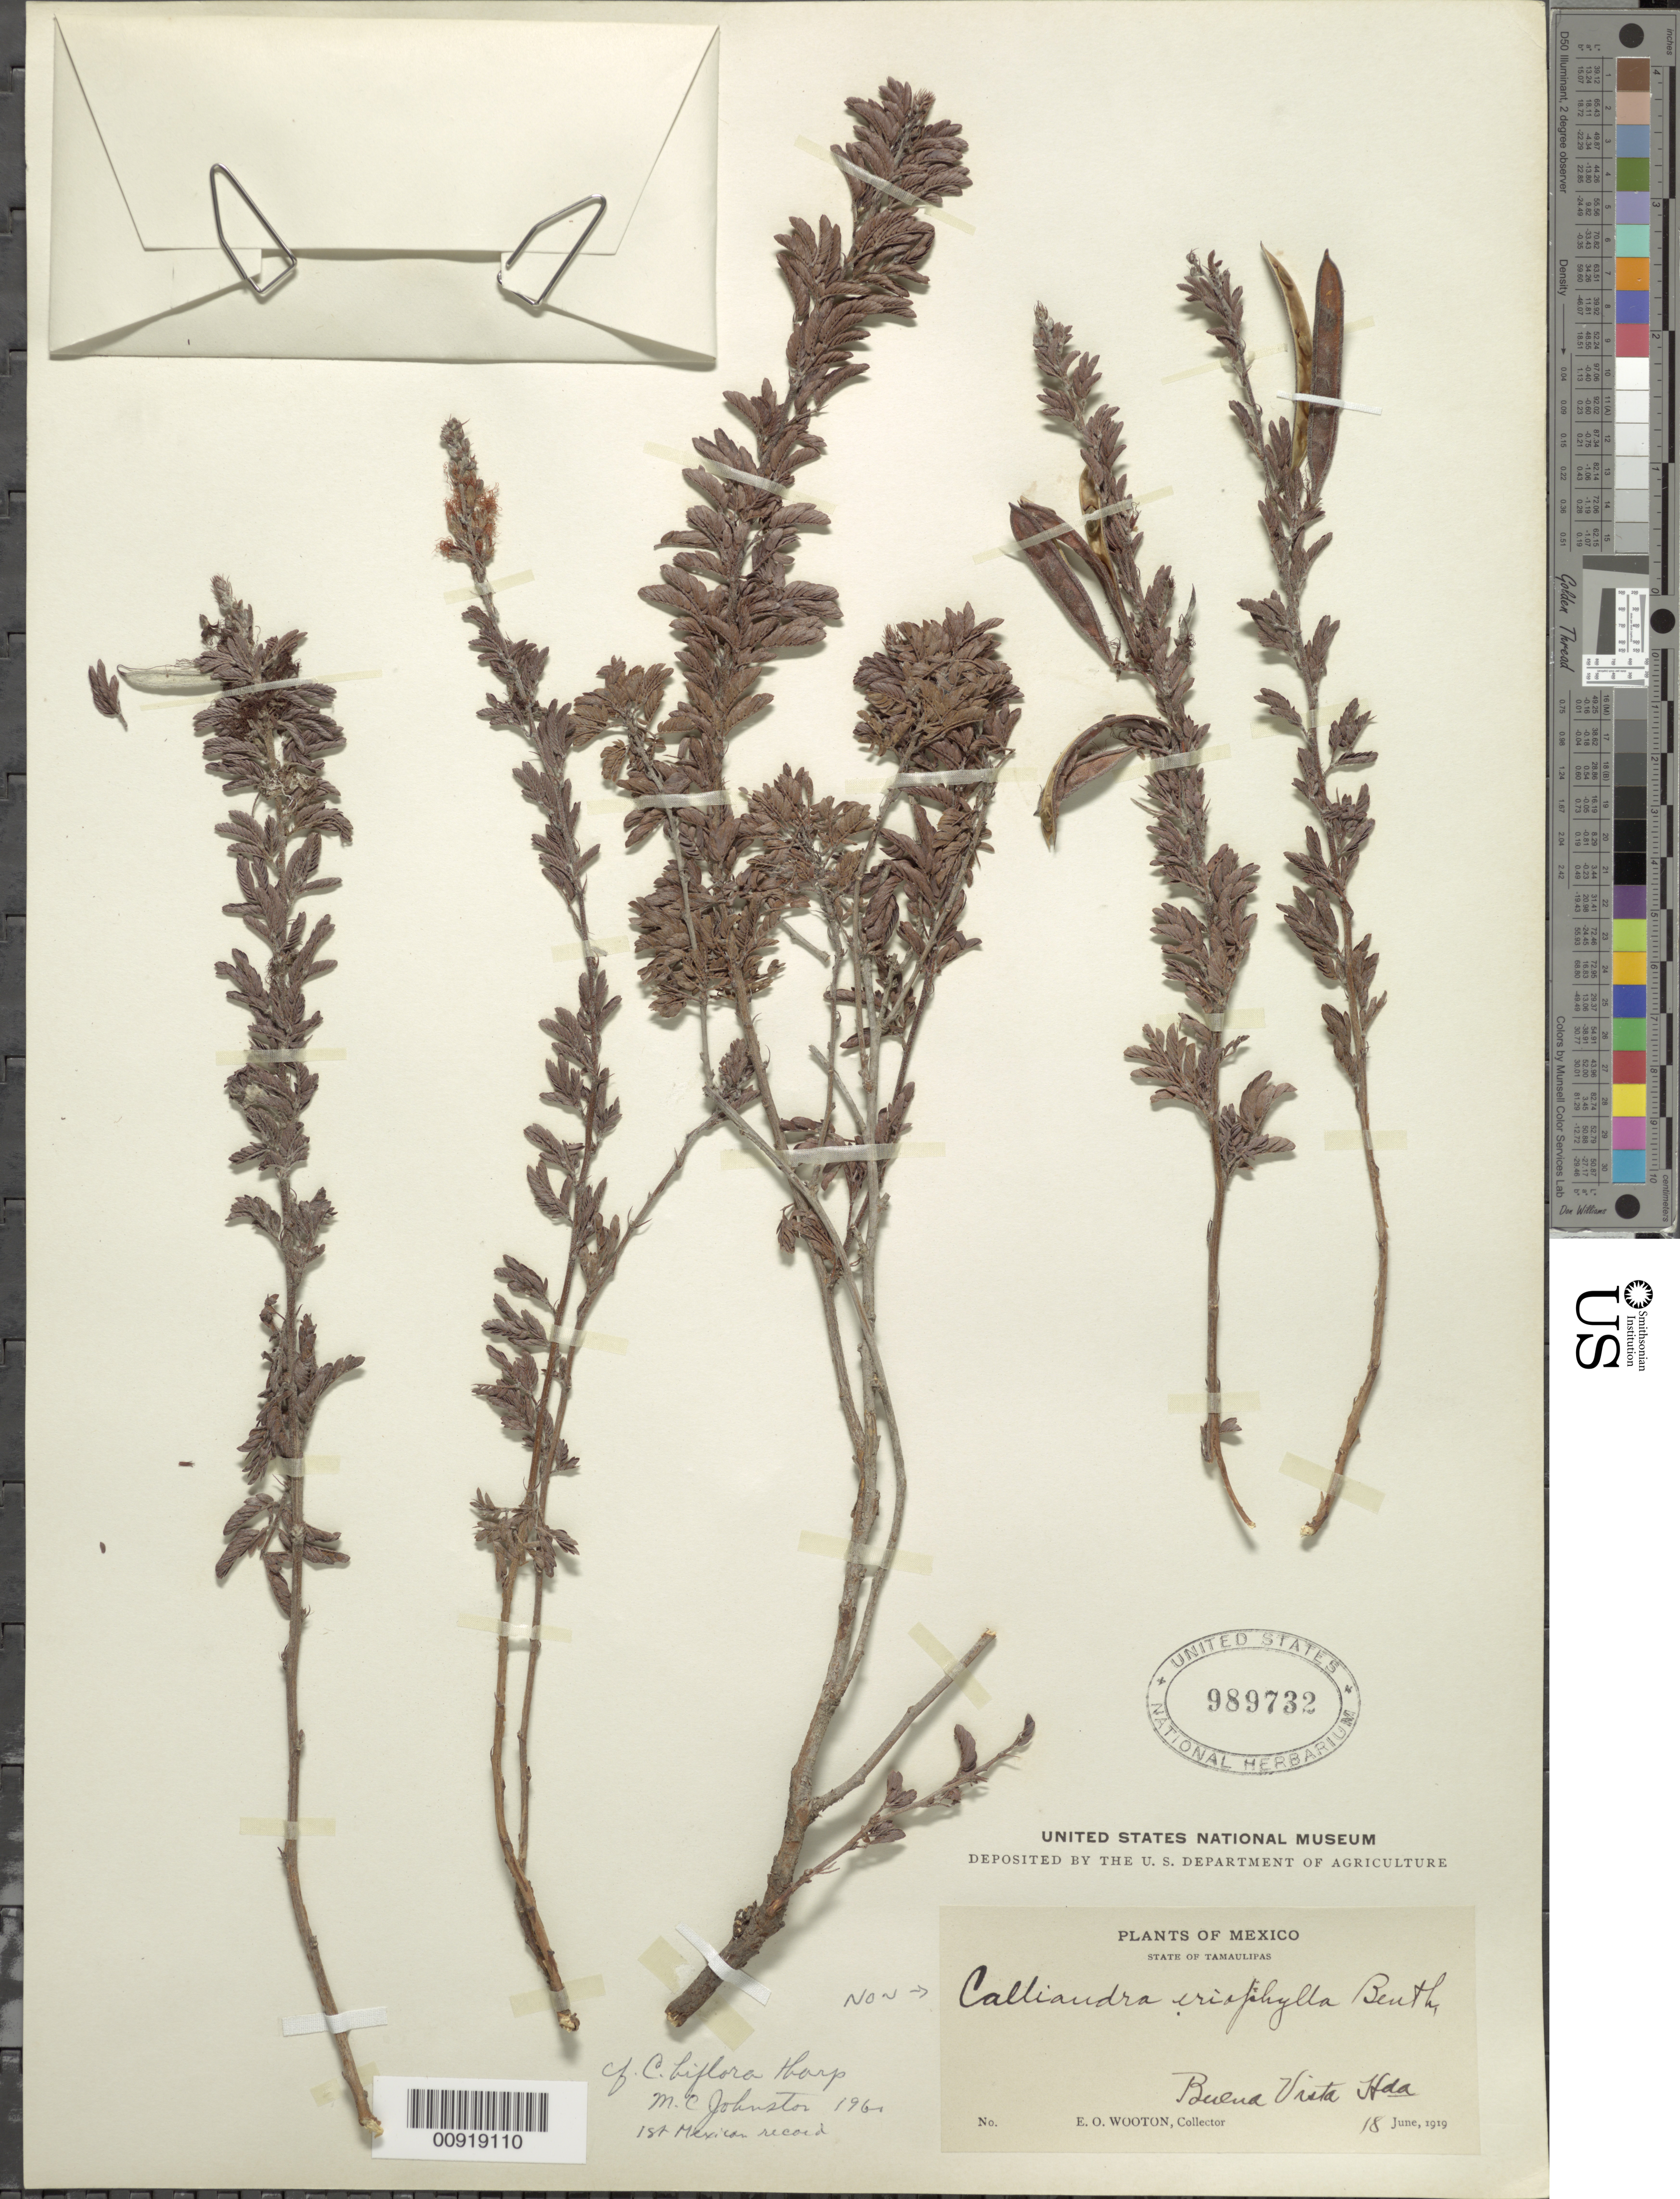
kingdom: Plantae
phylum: Tracheophyta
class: Magnoliopsida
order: Fabales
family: Fabaceae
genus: Calliandra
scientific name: Calliandra sp.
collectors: E. O. Wooton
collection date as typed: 18 Jun 1919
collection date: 1919-06-18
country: Mexico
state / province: Tamaulipas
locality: Buena Vista Hacienda, State of Tamaulipas.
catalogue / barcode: US 989732